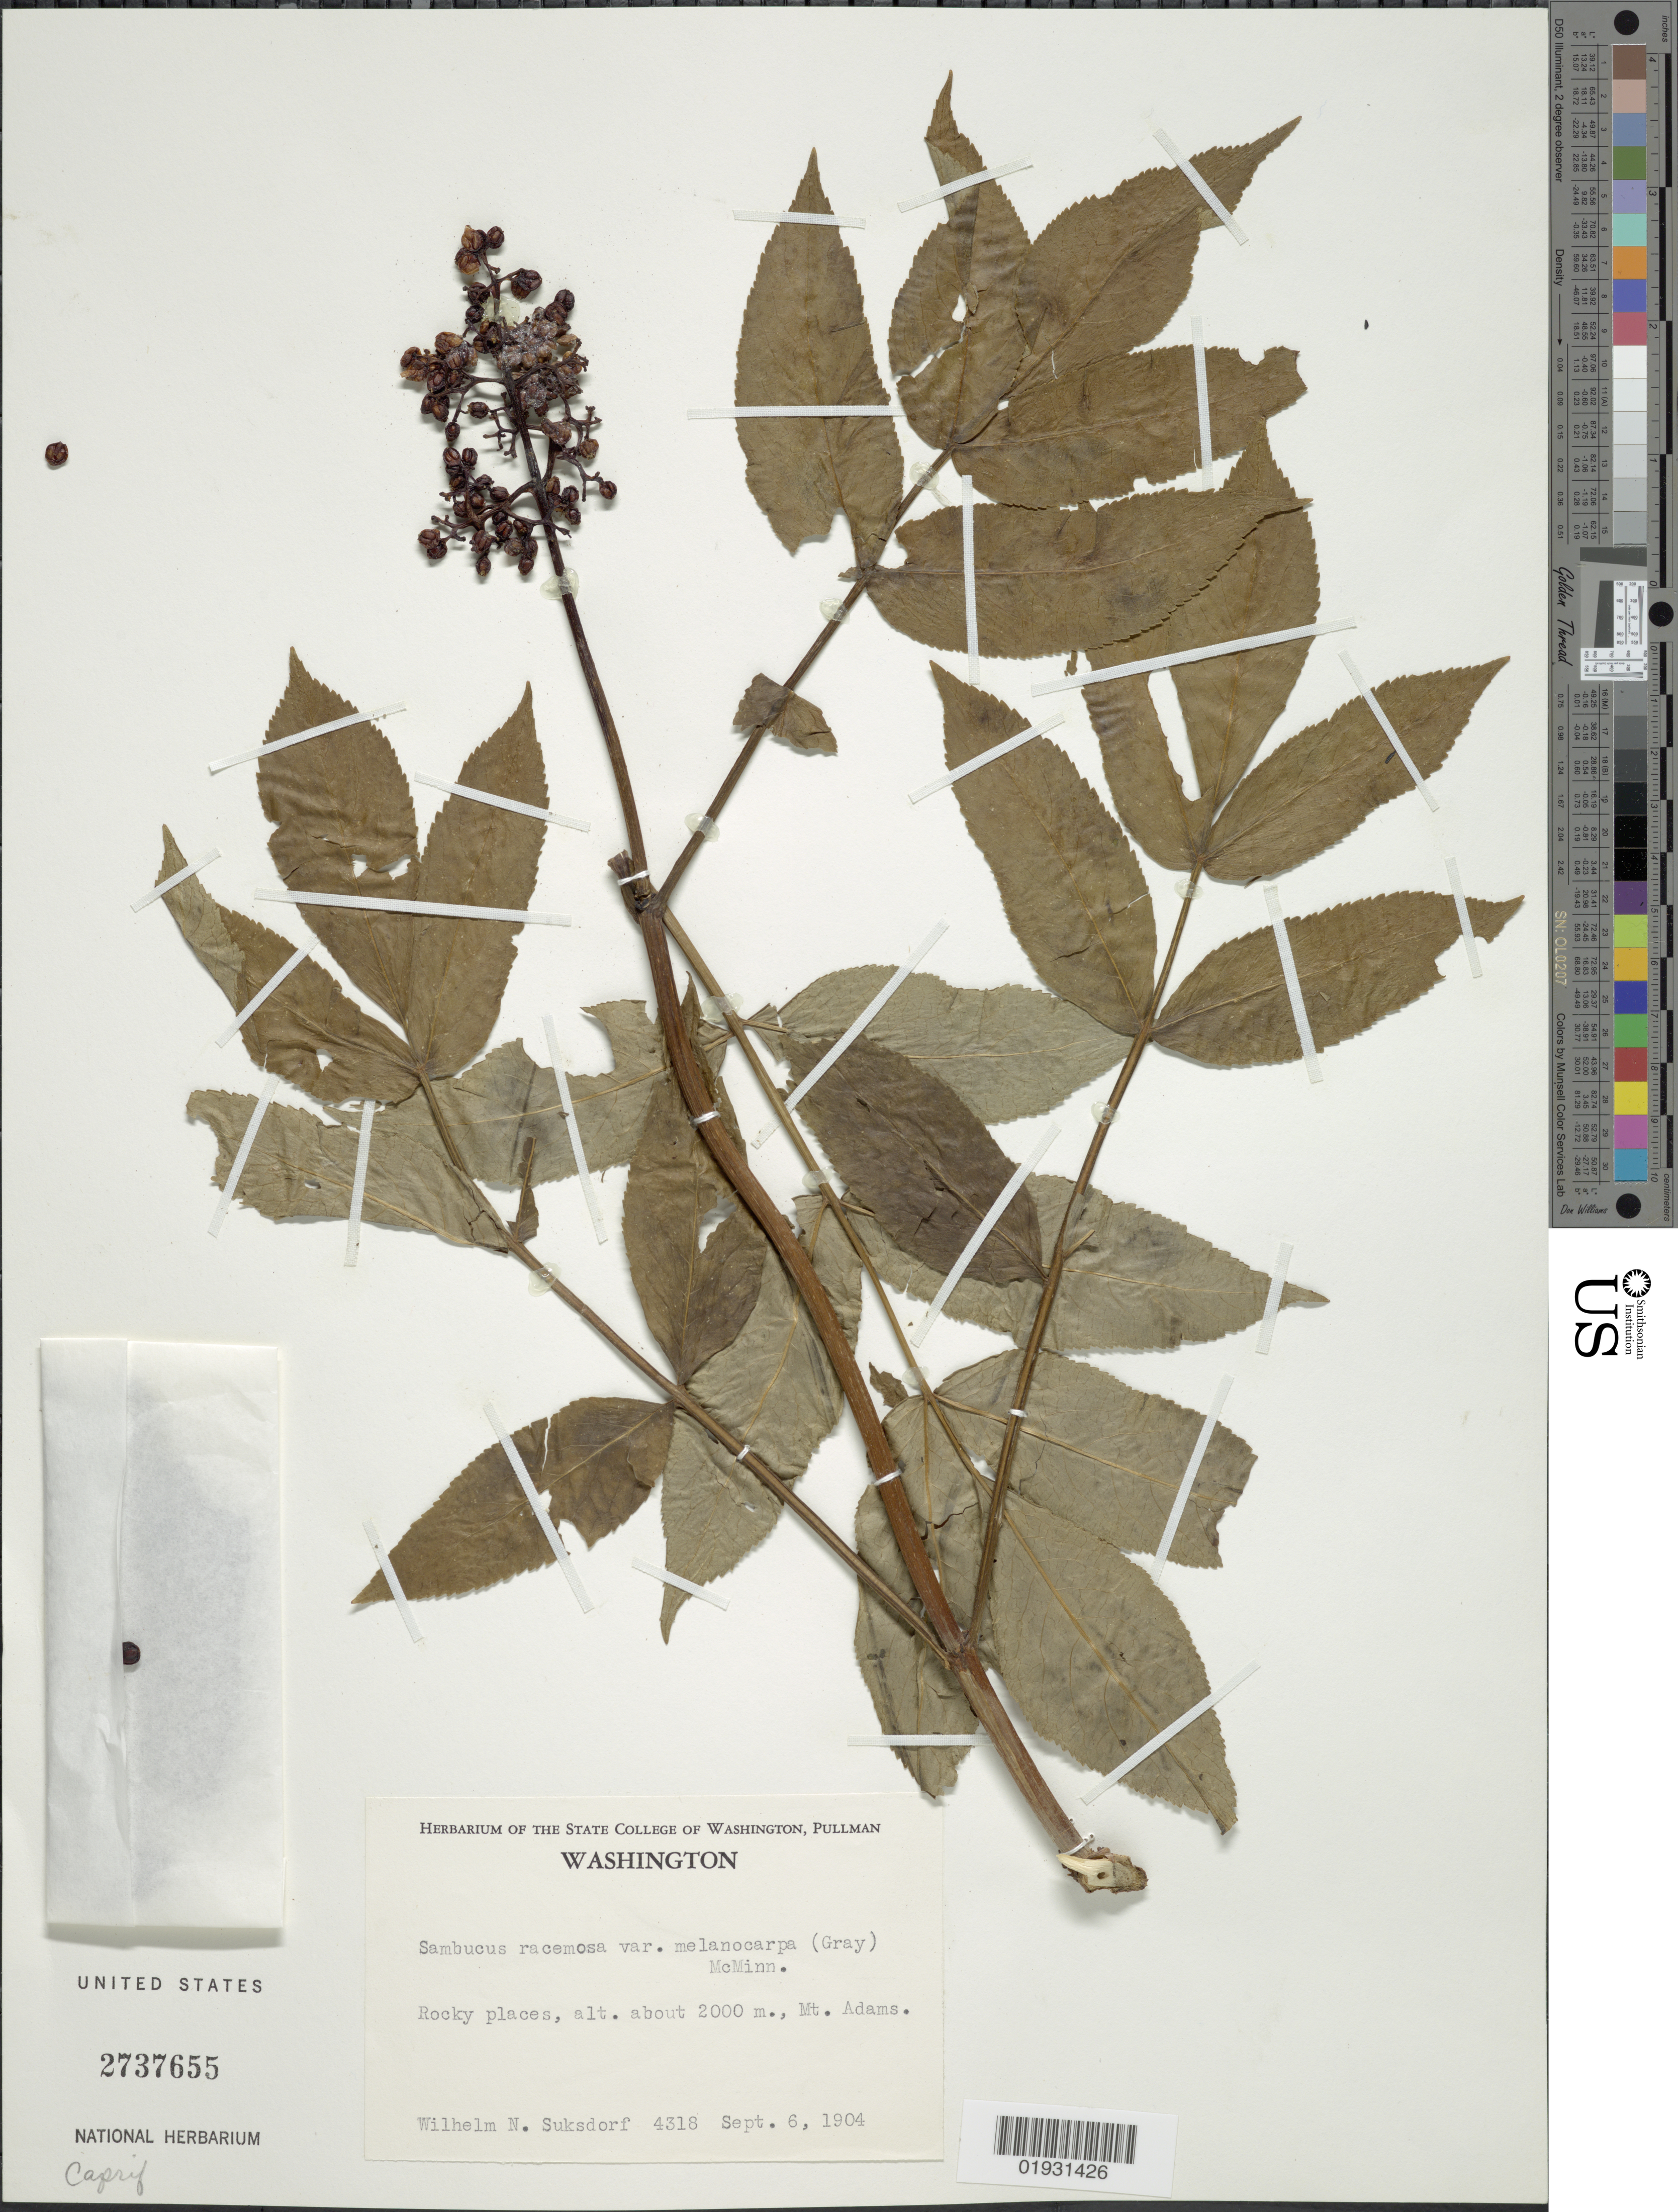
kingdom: Plantae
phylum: Tracheophyta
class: Magnoliopsida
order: Dipsacales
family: Viburnaceae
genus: Sambucus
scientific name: Sambucus racemosa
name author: L.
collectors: W. N. Suksdorf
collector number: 4318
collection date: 1904-09-06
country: United States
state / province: Washington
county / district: Yakima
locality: Washington. Mt. Adams.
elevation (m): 2000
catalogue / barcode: US 2737655